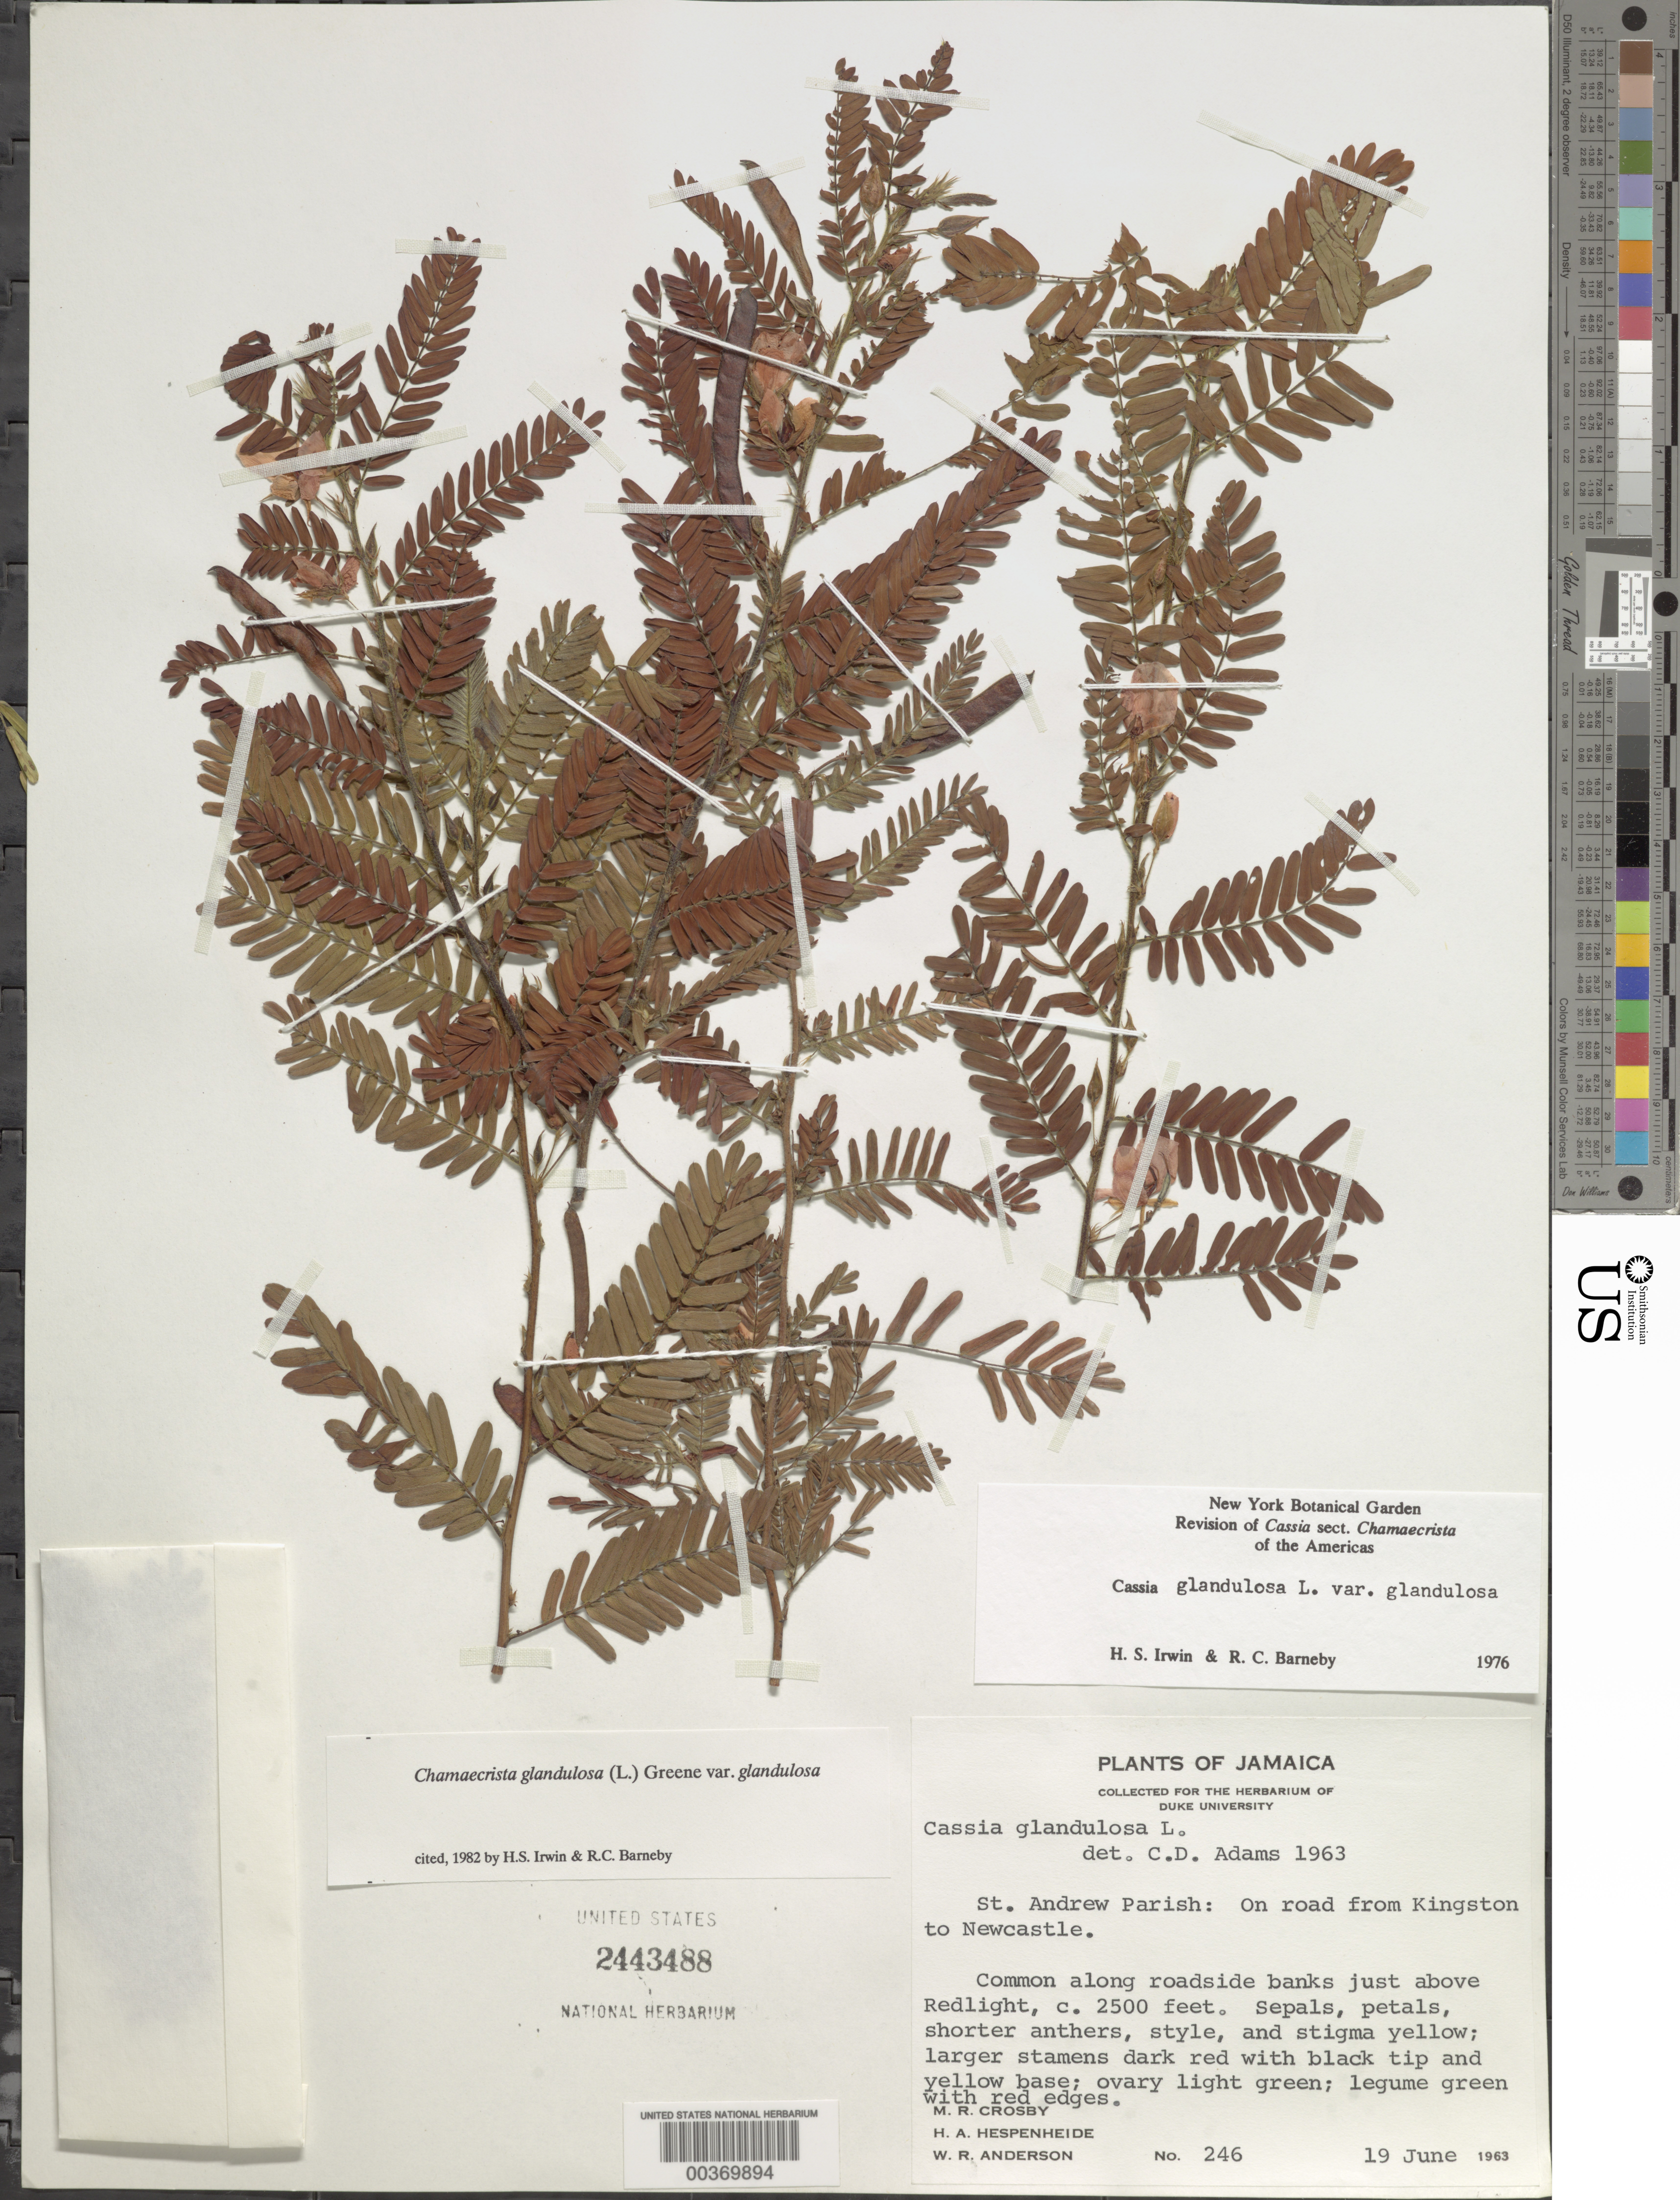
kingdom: Plantae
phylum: Tracheophyta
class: Magnoliopsida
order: Fabales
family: Fabaceae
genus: Chamaecrista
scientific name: Chamaecrista glandulosa var. glandulosa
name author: (L.) Greene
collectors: M. R. Crosby, H. A. Hespenheide & W. R. Anderson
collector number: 246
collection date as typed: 19 Jun 1963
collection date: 1963-06-19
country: Jamaica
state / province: Saint Andrew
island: Greater Antilles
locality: On road from kingston to newcastle, just above redlight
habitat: Along roadside banks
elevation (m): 762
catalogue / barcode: US 2443488